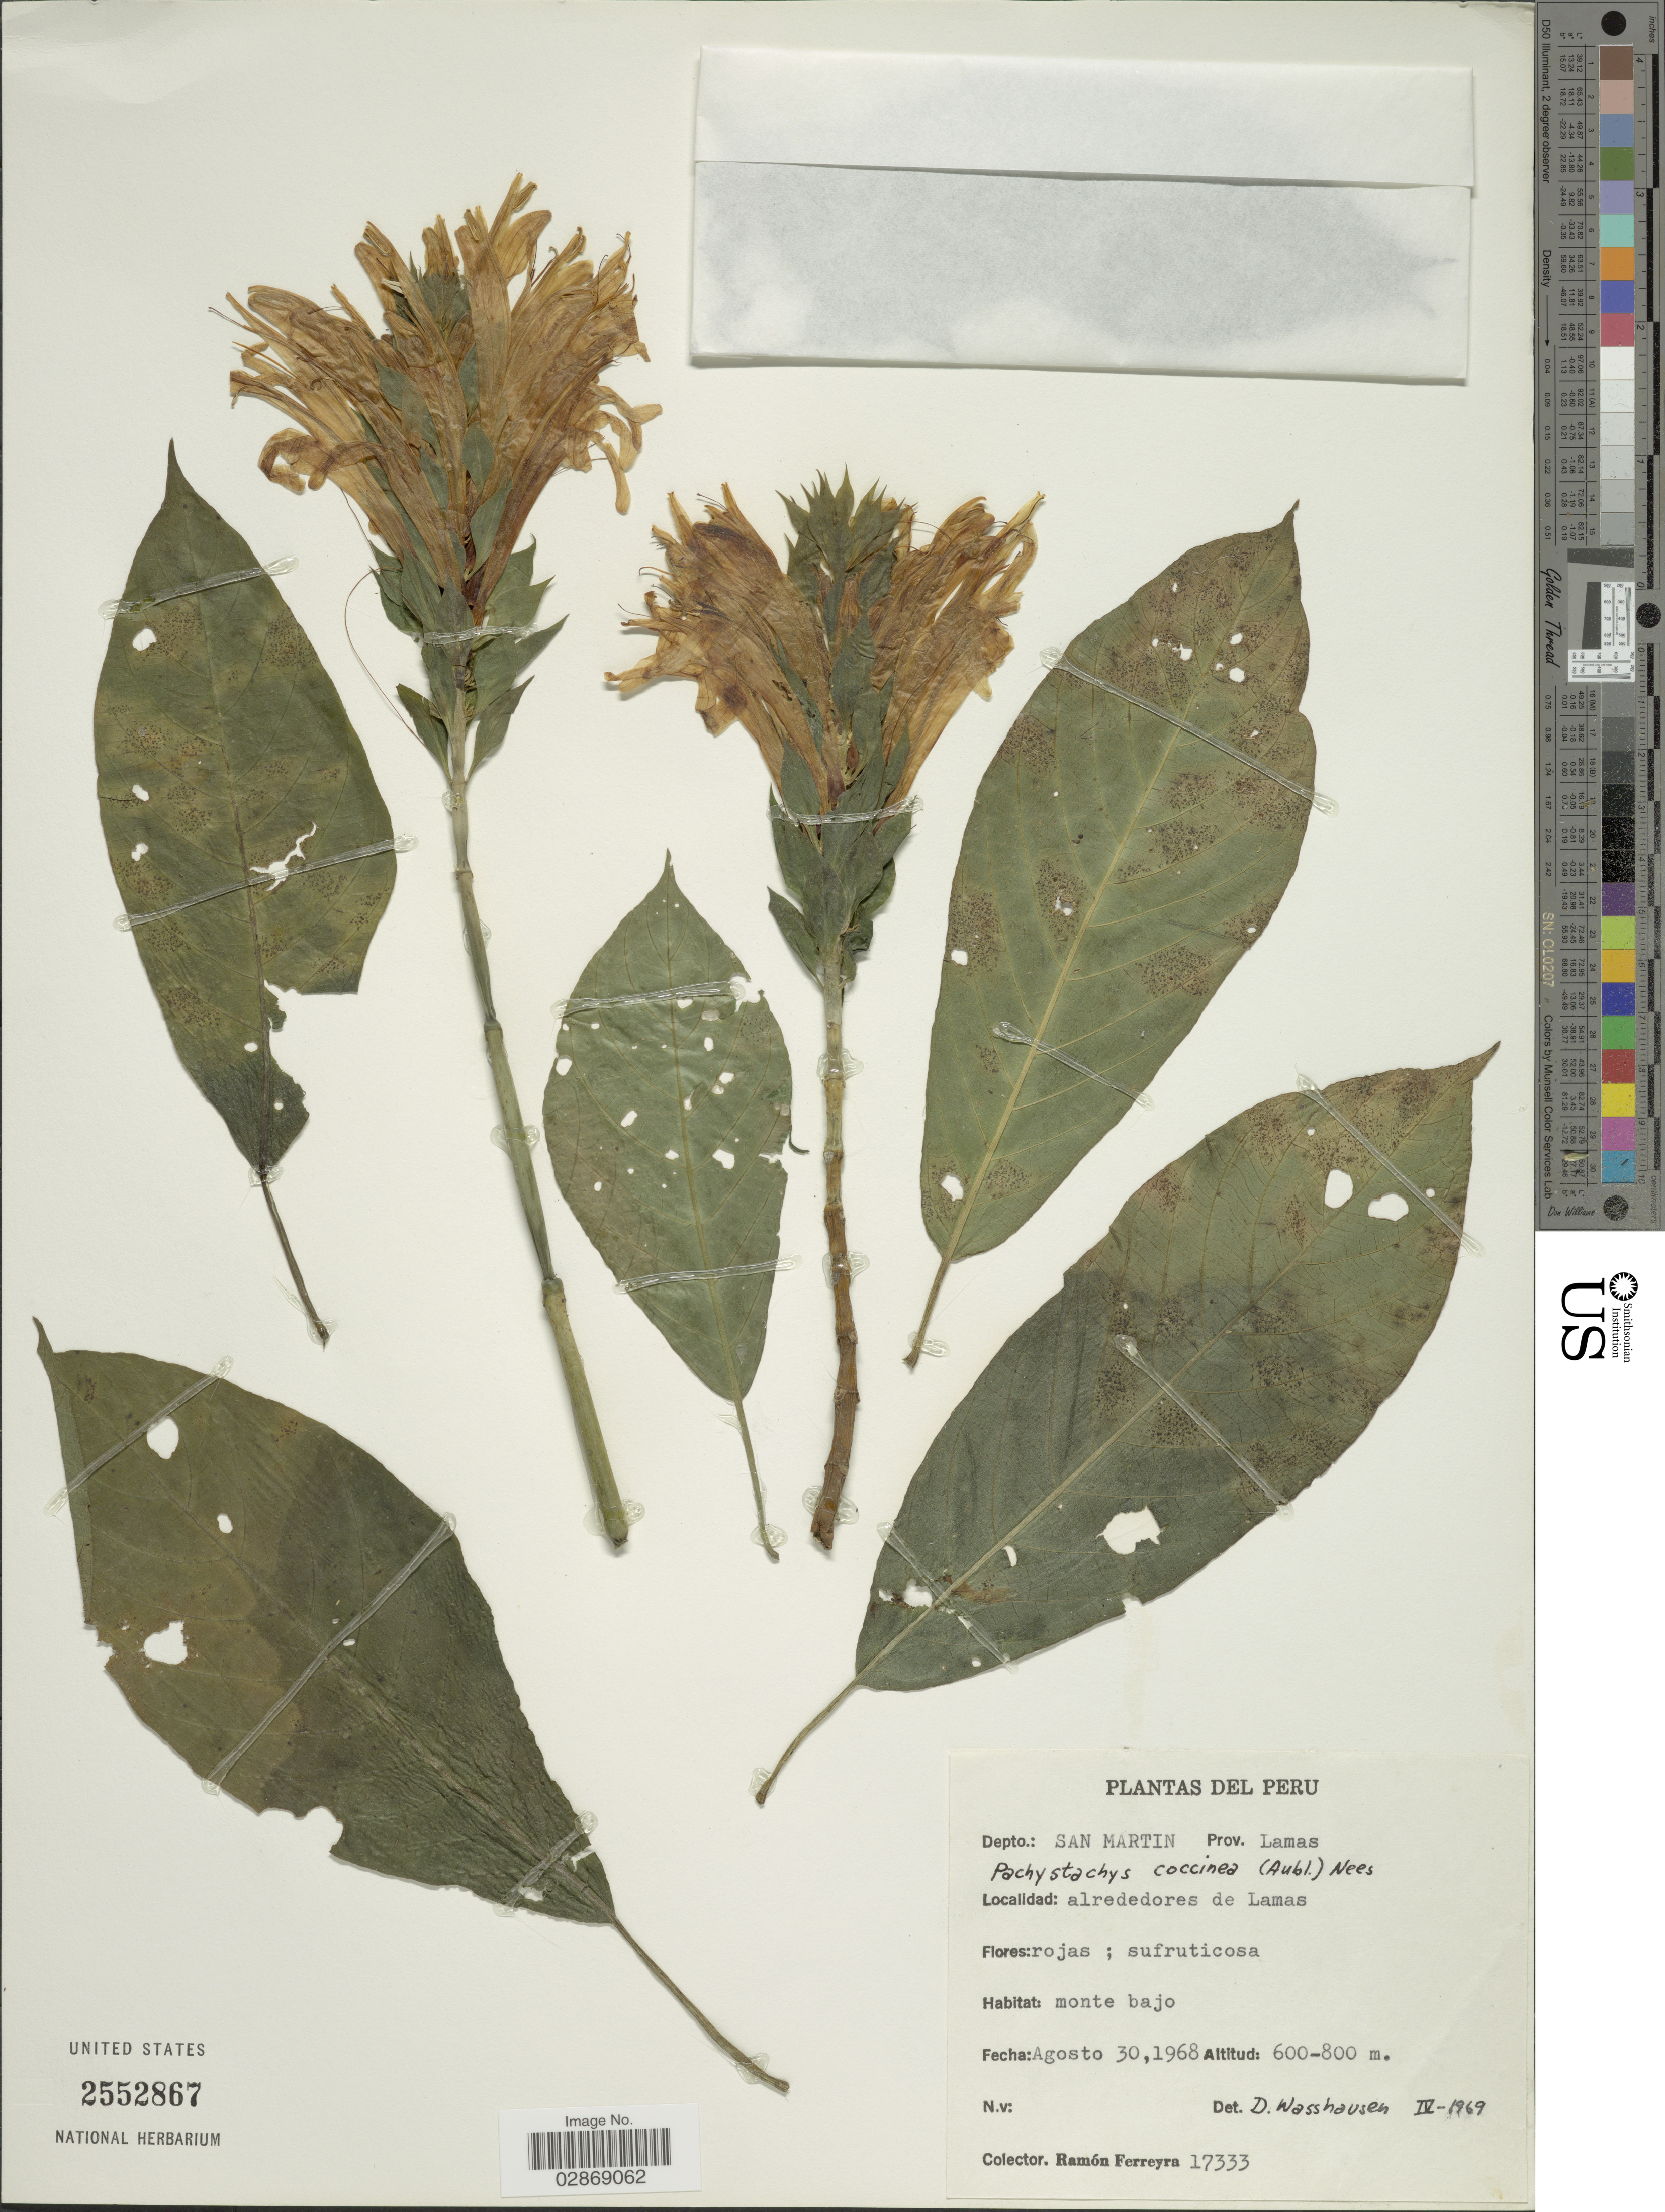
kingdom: Plantae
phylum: Tracheophyta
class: Magnoliopsida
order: Lamiales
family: Acanthaceae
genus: Pachystachys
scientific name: Pachystachys spicata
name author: (Ruiz & Pav.) Wassh.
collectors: R. A. Ferreyra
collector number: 17333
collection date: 1968-08-30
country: Peru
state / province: San Martín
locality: Depto. San Martin, Prov. Lamas, alrededores de Lamas.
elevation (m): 600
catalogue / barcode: US 2552867